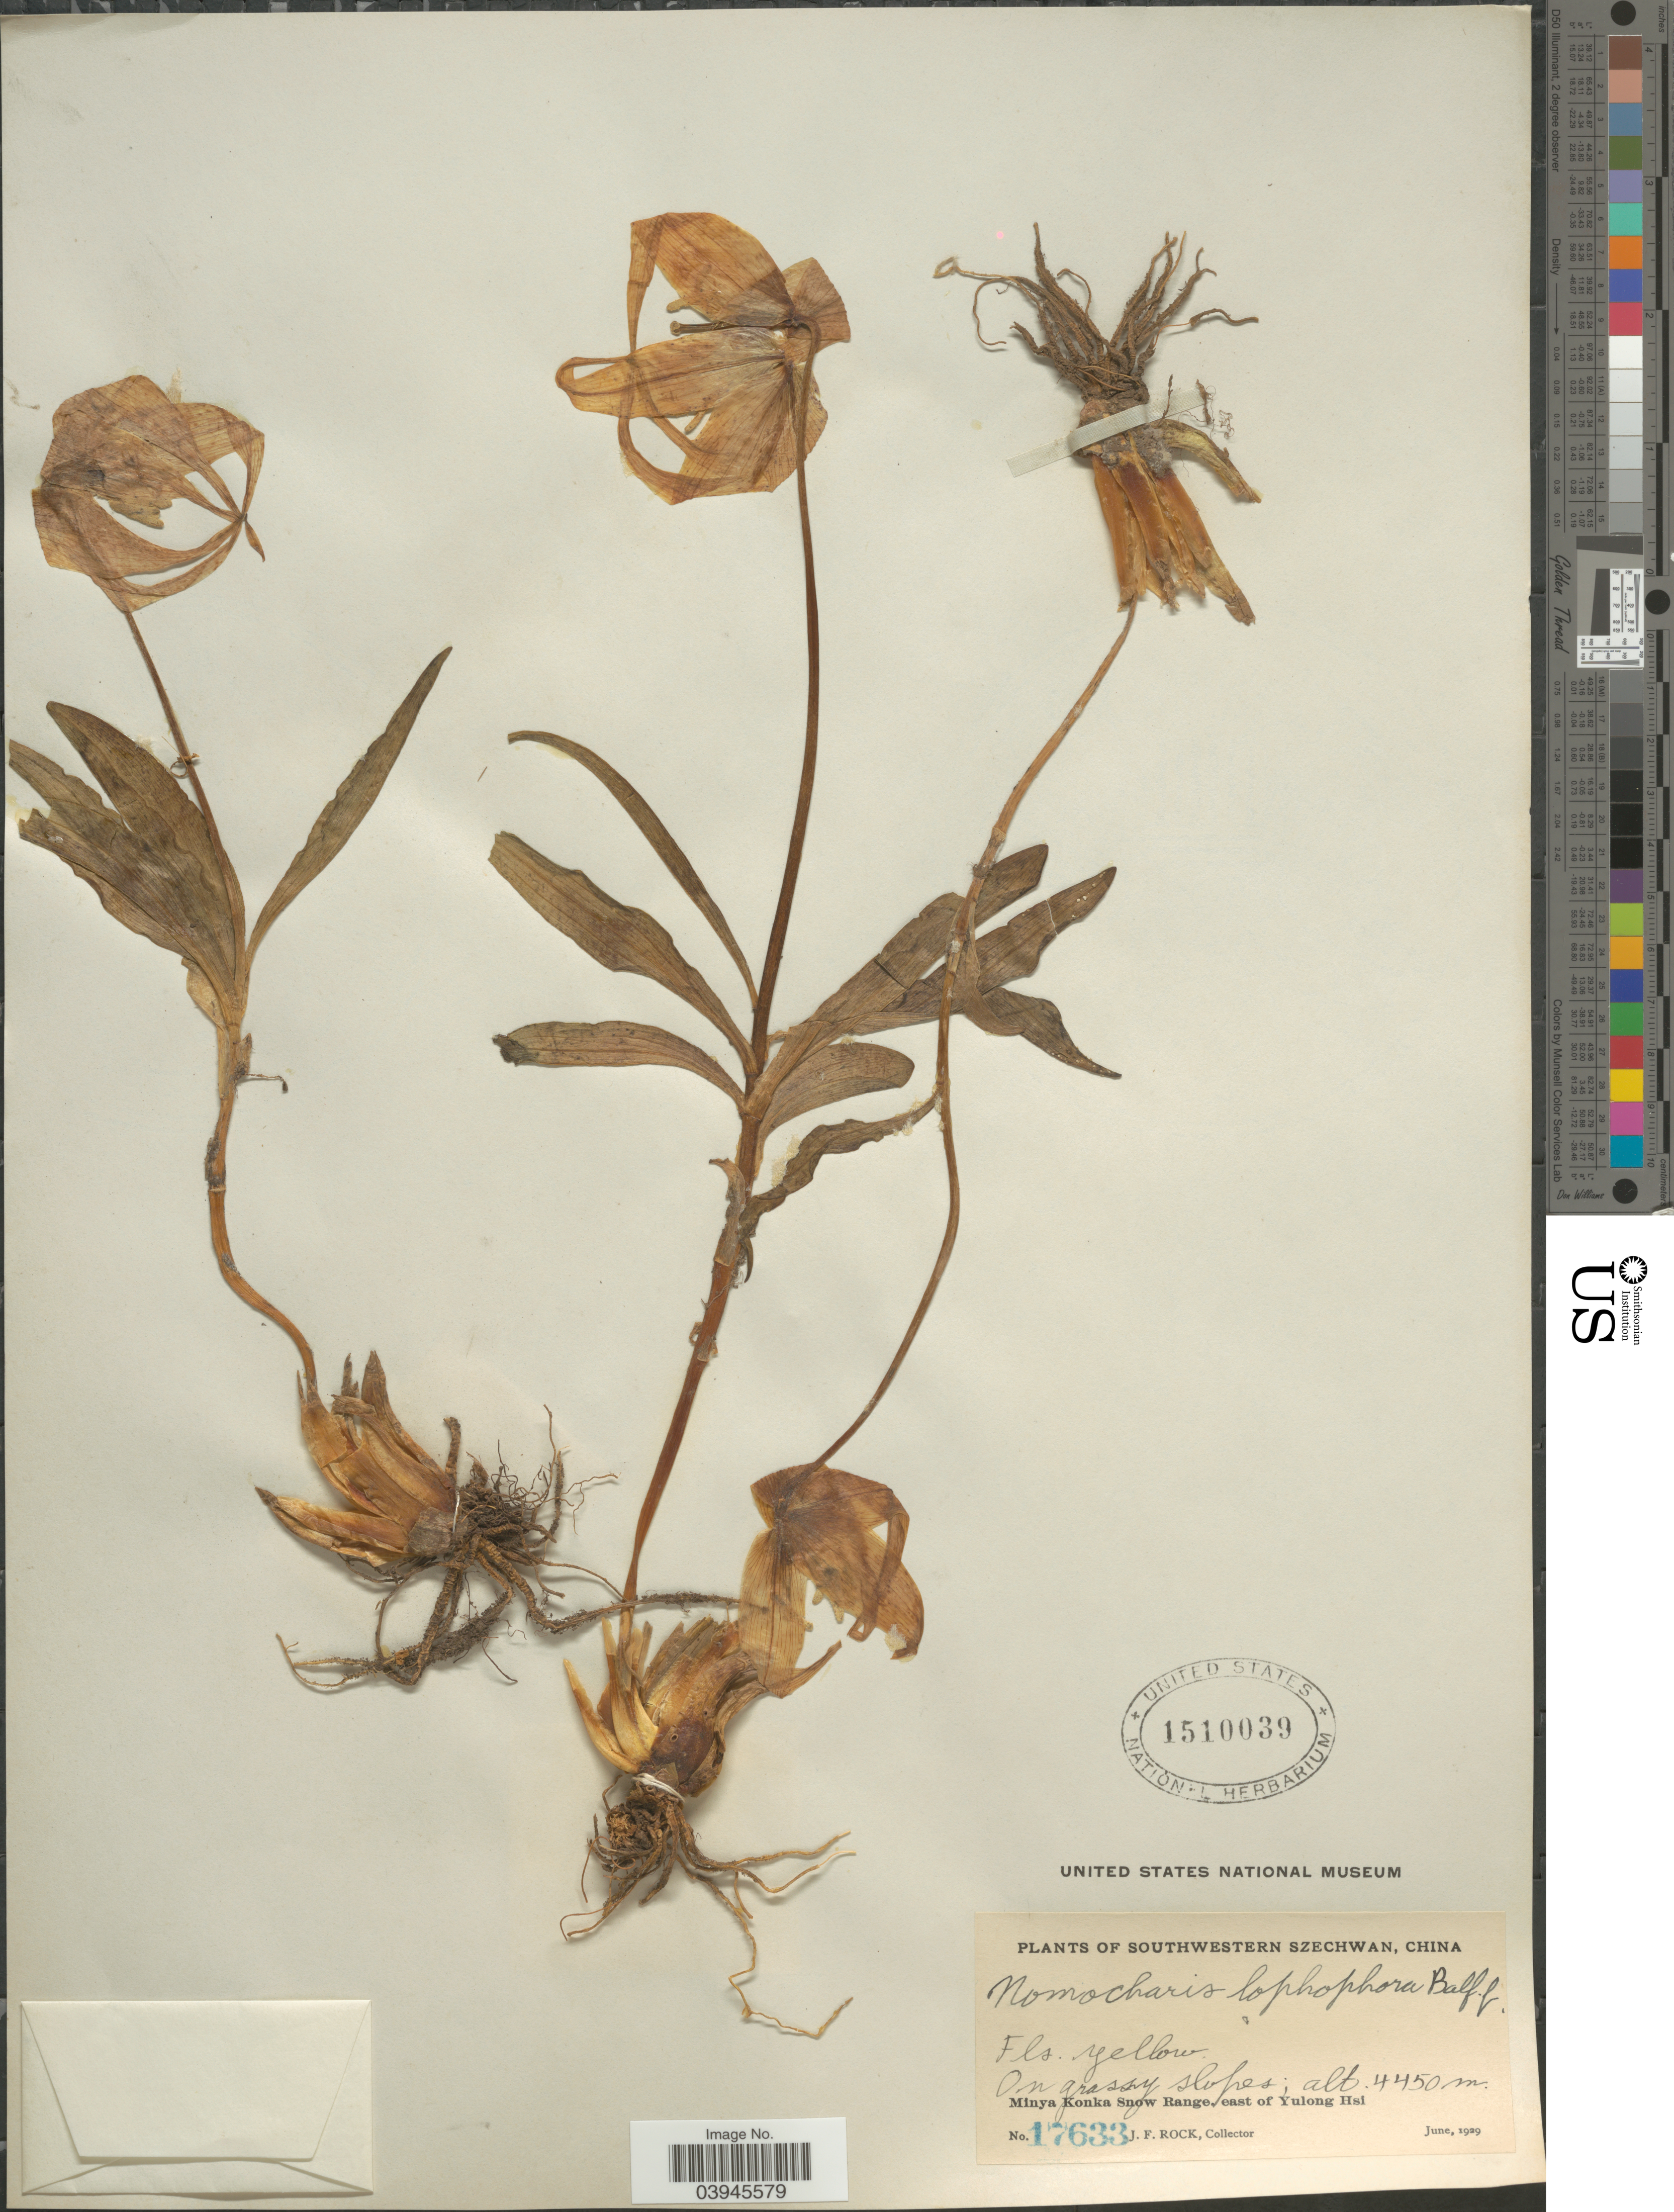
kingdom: Plantae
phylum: Tracheophyta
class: Liliopsida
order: Liliales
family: Liliaceae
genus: Lilium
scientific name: Lilium lophophorum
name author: (Bureau & Franch.) Franch.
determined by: Strong, Mark T., (BOT), Smithsonian Institution - National Museum of Natural History (UNITED STATES)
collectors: J. Rock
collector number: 17633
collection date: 1929-06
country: China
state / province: Sichuan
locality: Southwestern Szechwan. Minya Konka Snow Range, east of Yulong Hsi.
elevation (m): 4450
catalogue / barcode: US 1510039